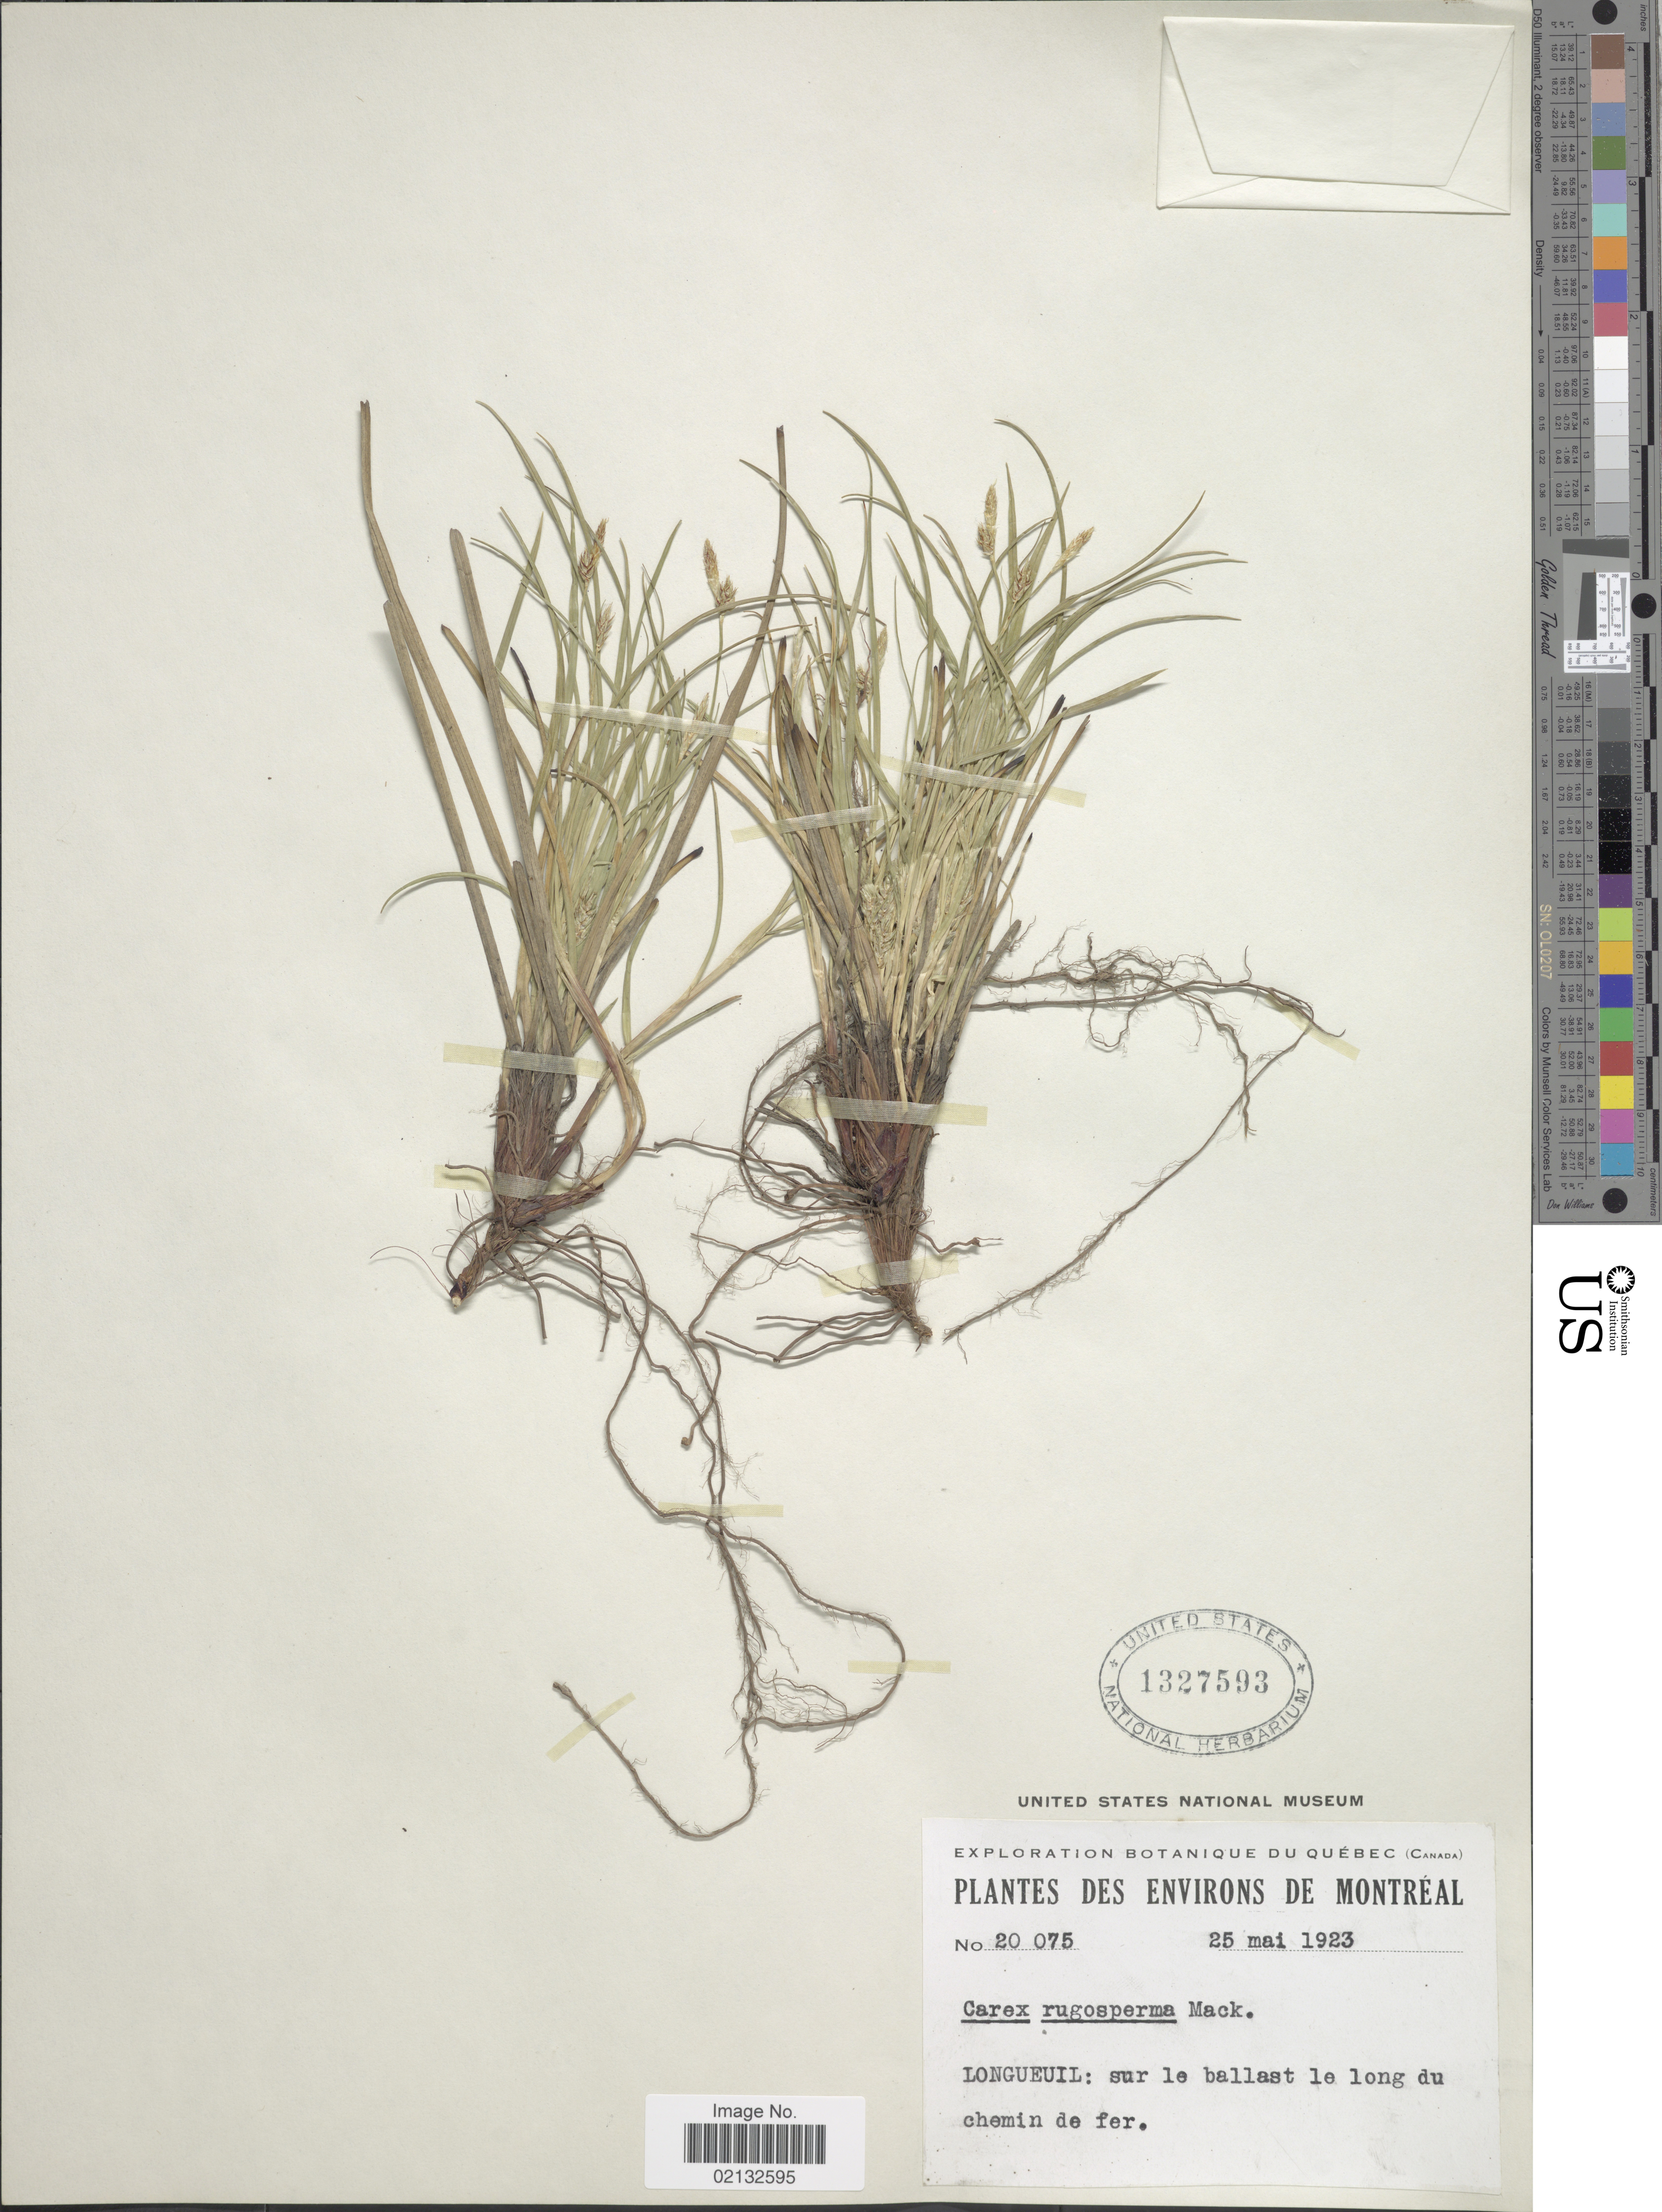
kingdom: Plantae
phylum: Tracheophyta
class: Liliopsida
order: Poales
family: Cyperaceae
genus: Carex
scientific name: Carex rugosperma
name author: Mack.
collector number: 20075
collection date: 1923-05-25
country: Canada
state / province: Quebec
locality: Environs de Montreal. Longueuil: sur le ballast le long du chemin de fer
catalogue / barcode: US 1327593